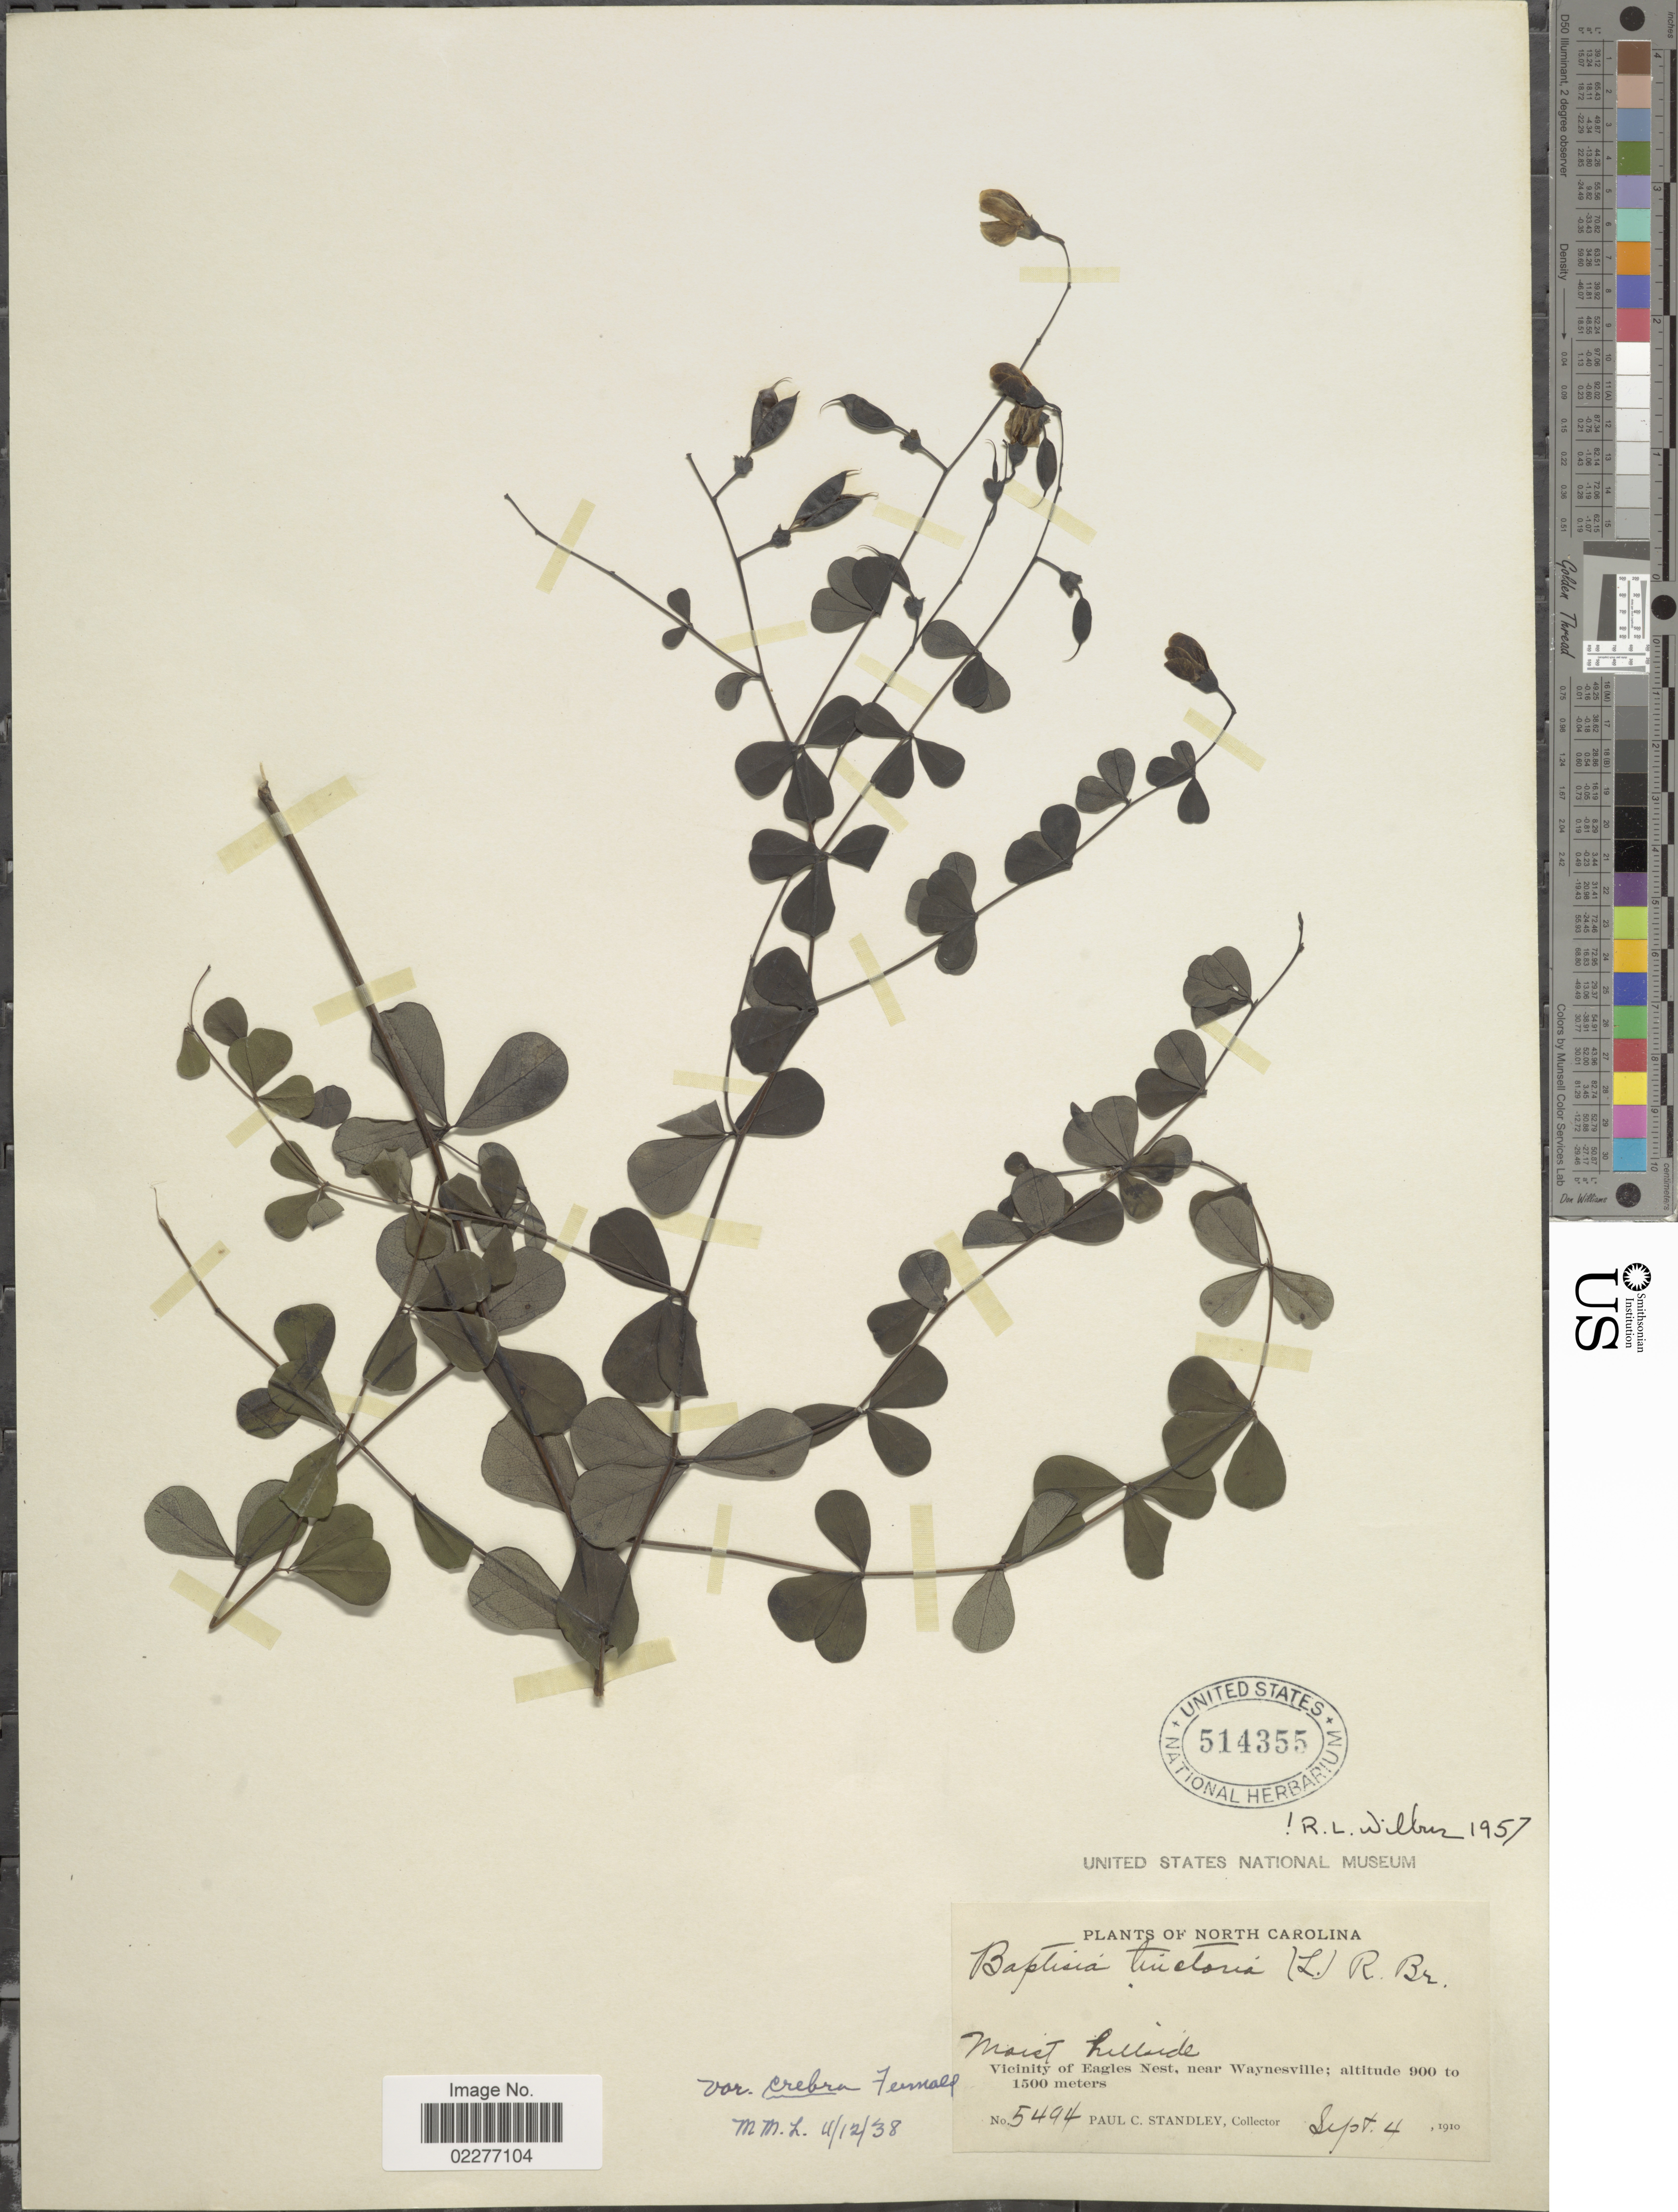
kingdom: Plantae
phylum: Tracheophyta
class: Magnoliopsida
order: Fabales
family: Fabaceae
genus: Baptisia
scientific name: Baptisia tinctoria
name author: (L.) R. Br.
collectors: P. C. Standley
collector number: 5494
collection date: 1910-09-04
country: United States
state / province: North Carolina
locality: Moist hillside, Vicinity of Eagles Nest, near Wayneville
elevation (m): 900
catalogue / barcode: US 514355